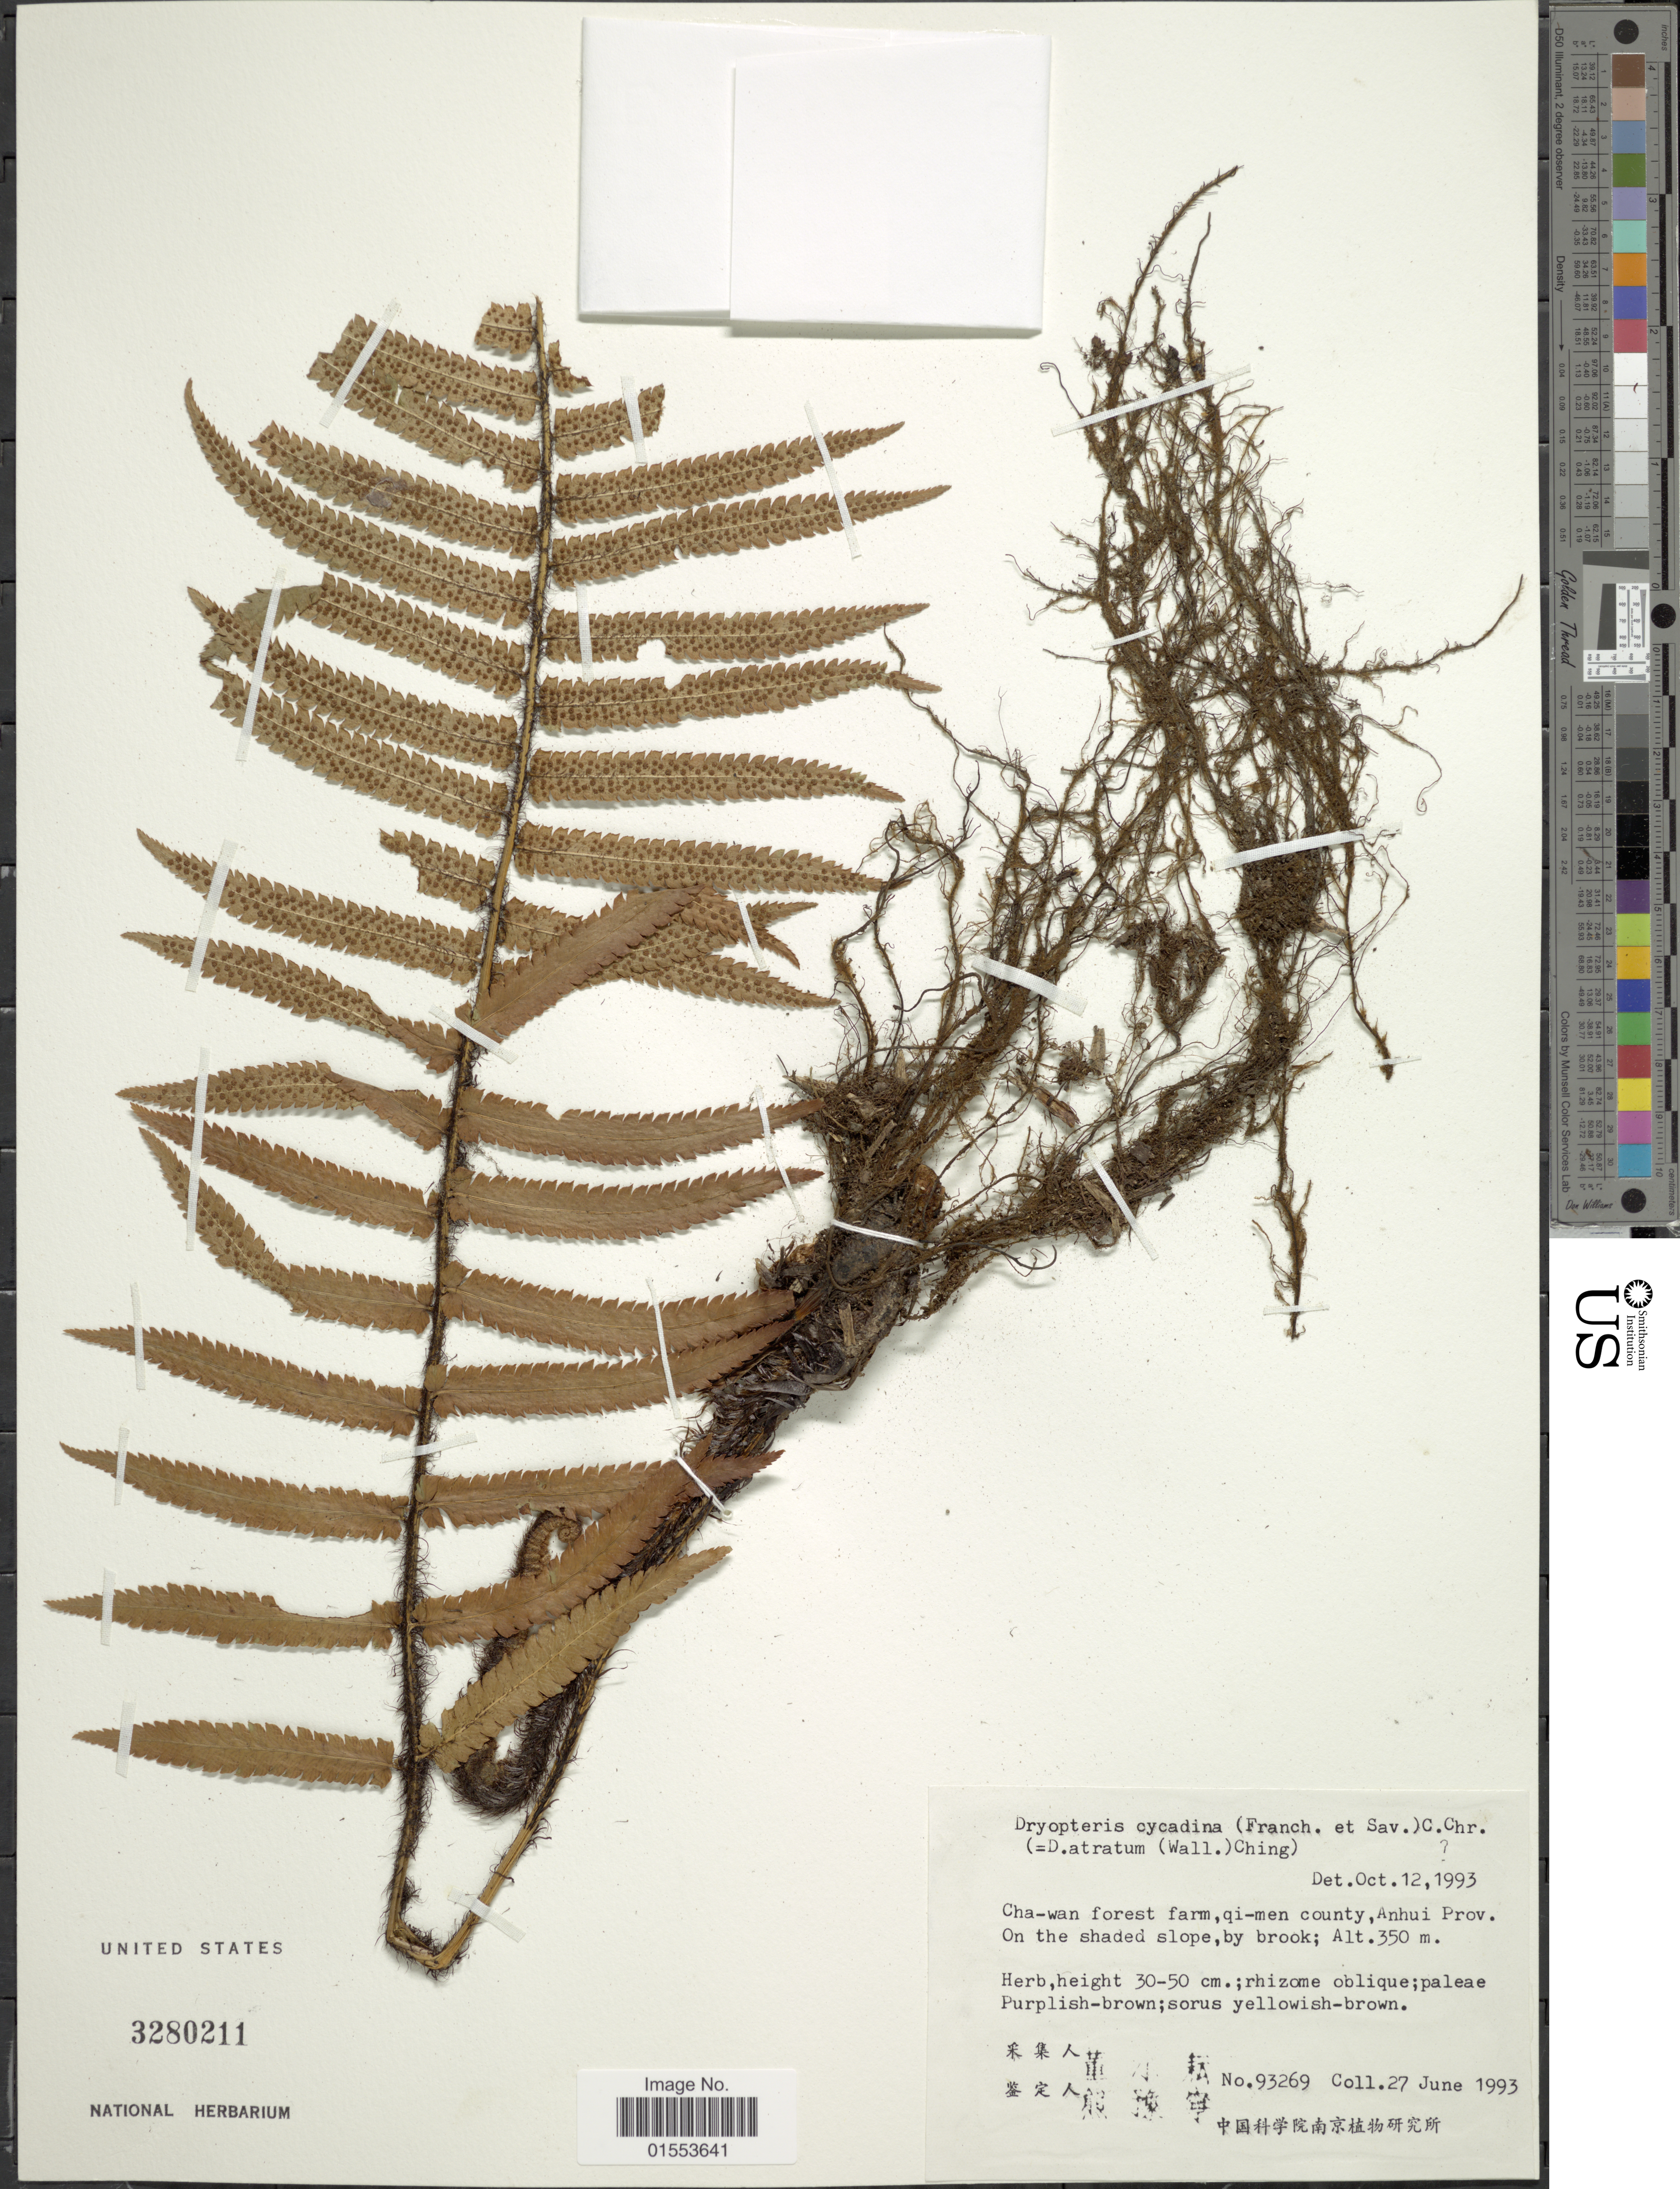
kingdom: Plantae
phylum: Tracheophyta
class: Polypodiopsida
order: Polypodiales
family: Dryopteridaceae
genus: Dryopteris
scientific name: Dryopteris atrata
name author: (Wall. ex Kunze) Ching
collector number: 93269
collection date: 1993-06-27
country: China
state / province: Anhui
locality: Cha-wan forest farm, qi-men county, Anhui Prov. On the shaded slope.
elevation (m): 350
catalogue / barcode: US 3280211